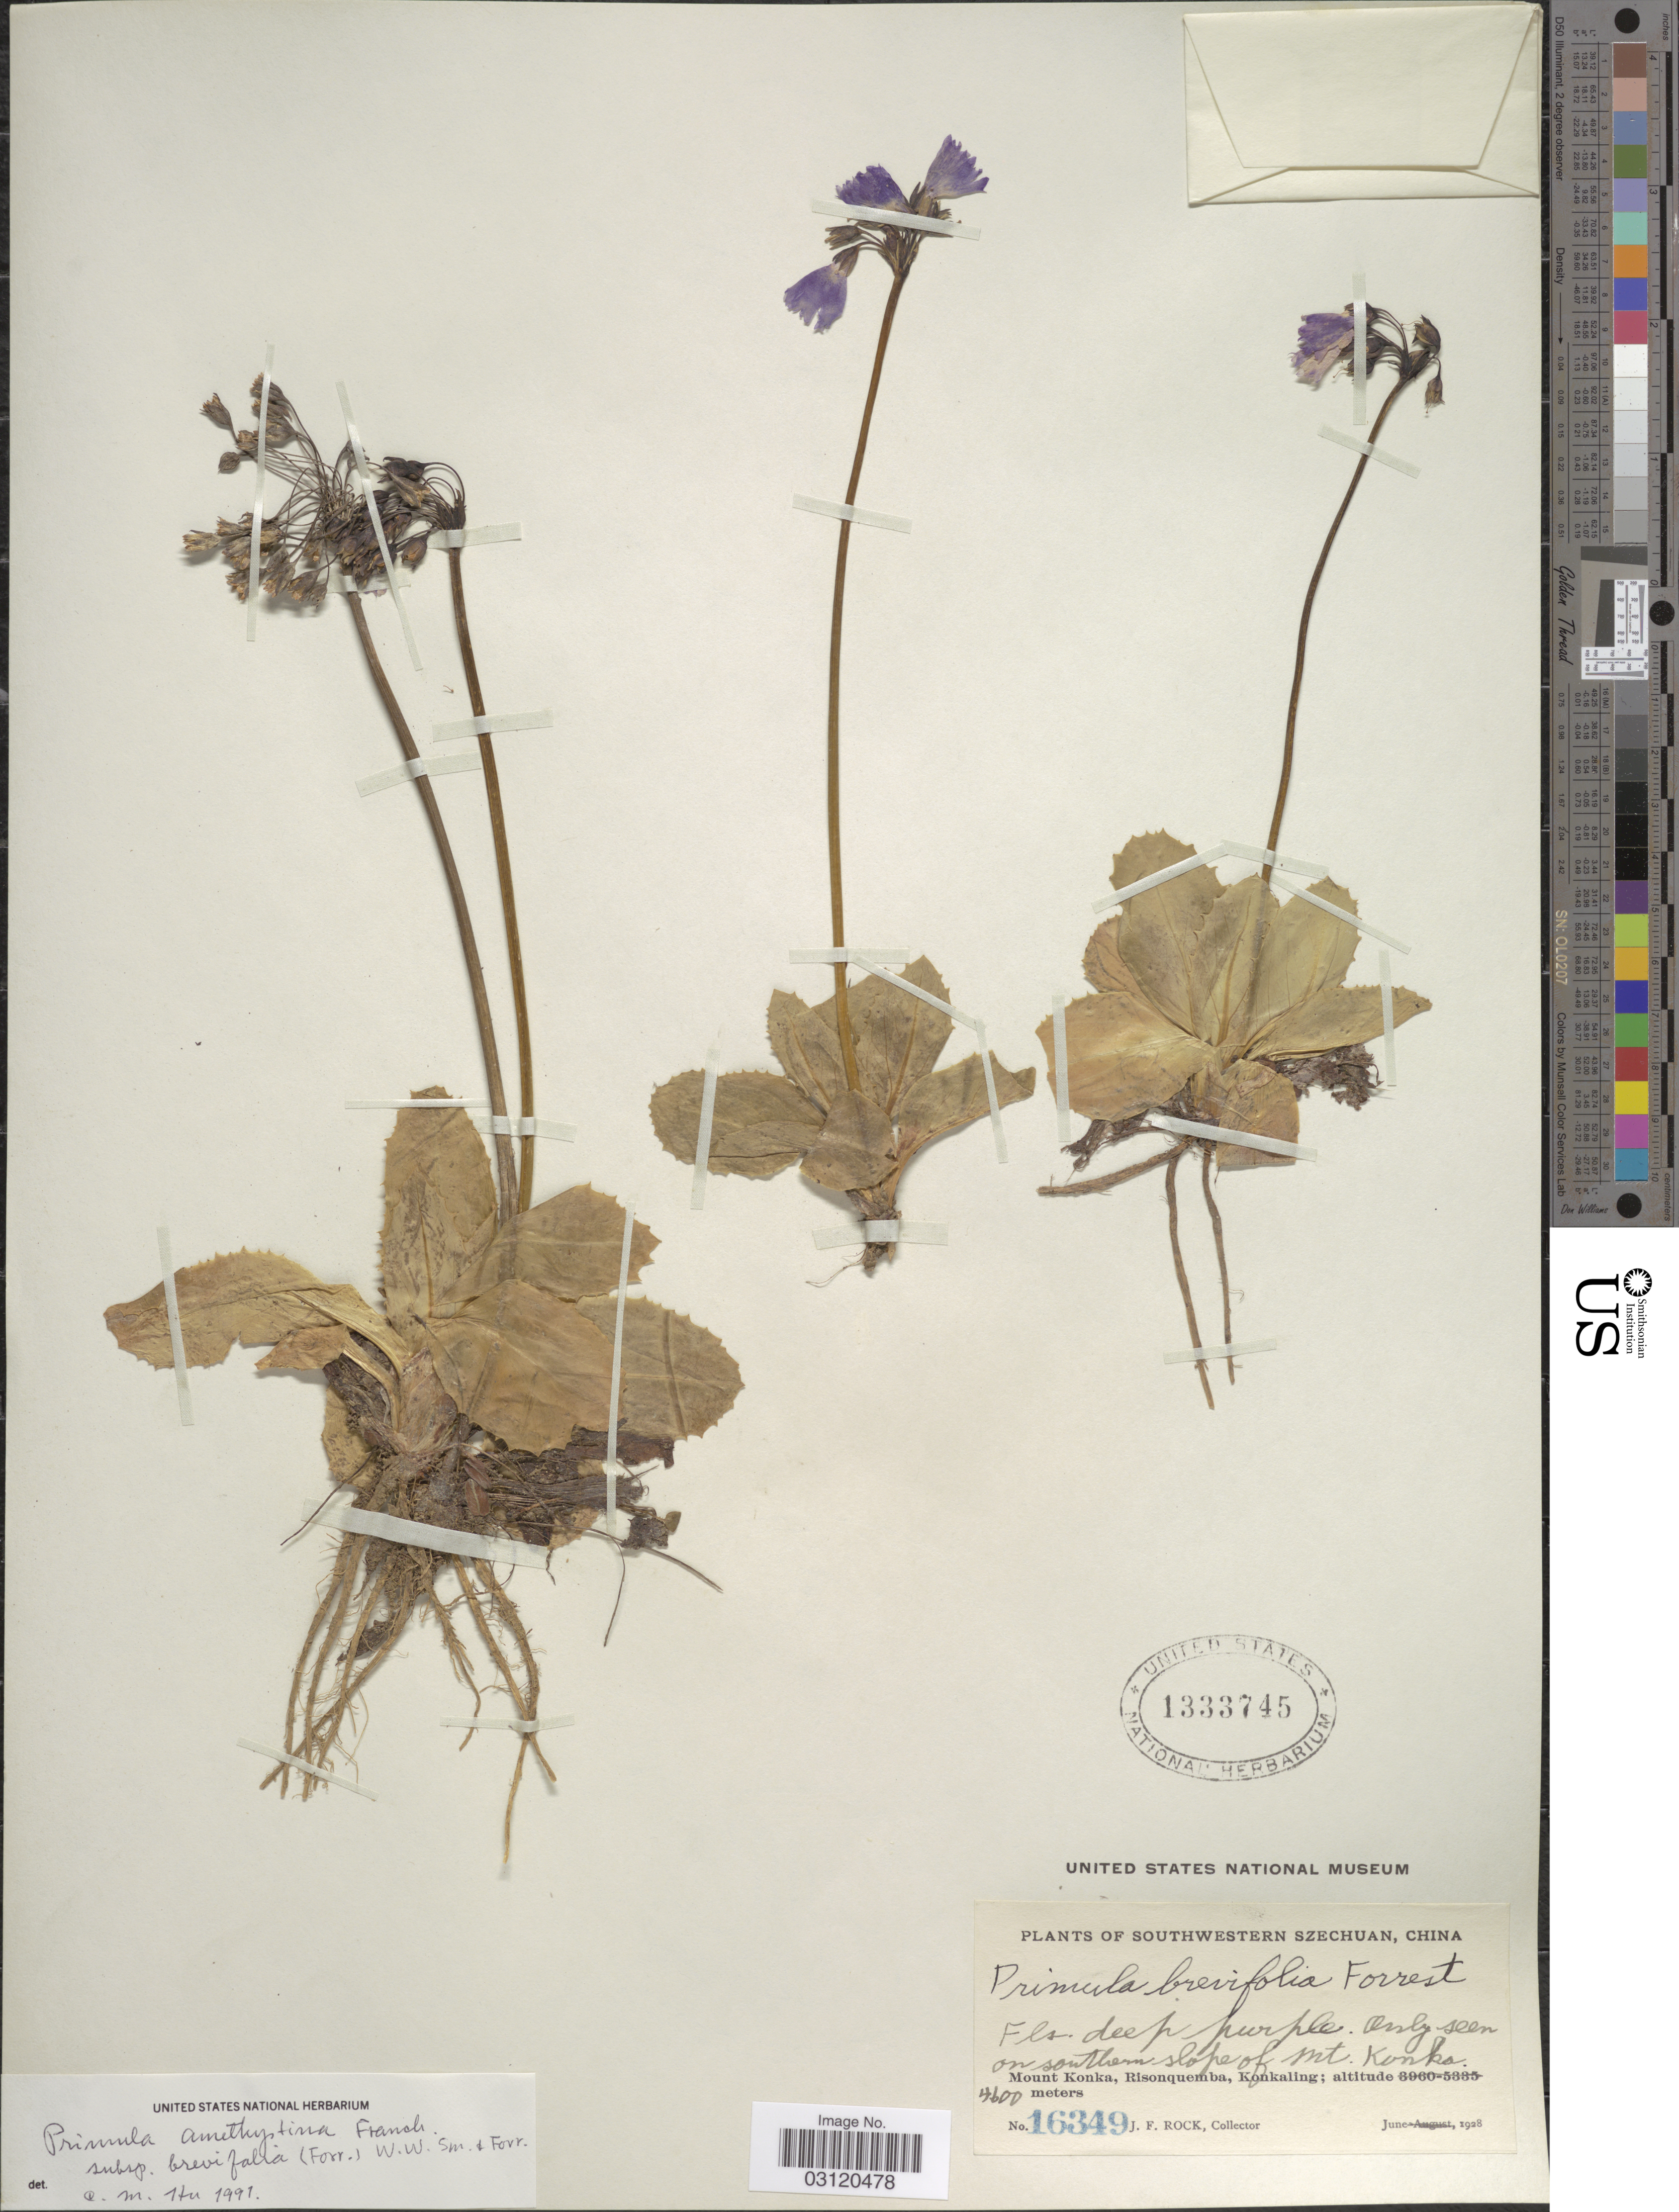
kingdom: Plantae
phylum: Tracheophyta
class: Magnoliopsida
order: Ericales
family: Primulaceae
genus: Primula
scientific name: Primula amethystina subsp. brevifolia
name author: (Forrest) W.W. Sm. & Forrest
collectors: J. Rock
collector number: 16349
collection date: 1928-06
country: China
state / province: Sichuan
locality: Southwestern Szechuan. Only seen on southern slope of Mt. Konka. Mount Konka, Risonquemba, Konkaling.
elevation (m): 4600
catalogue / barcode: US 1333745